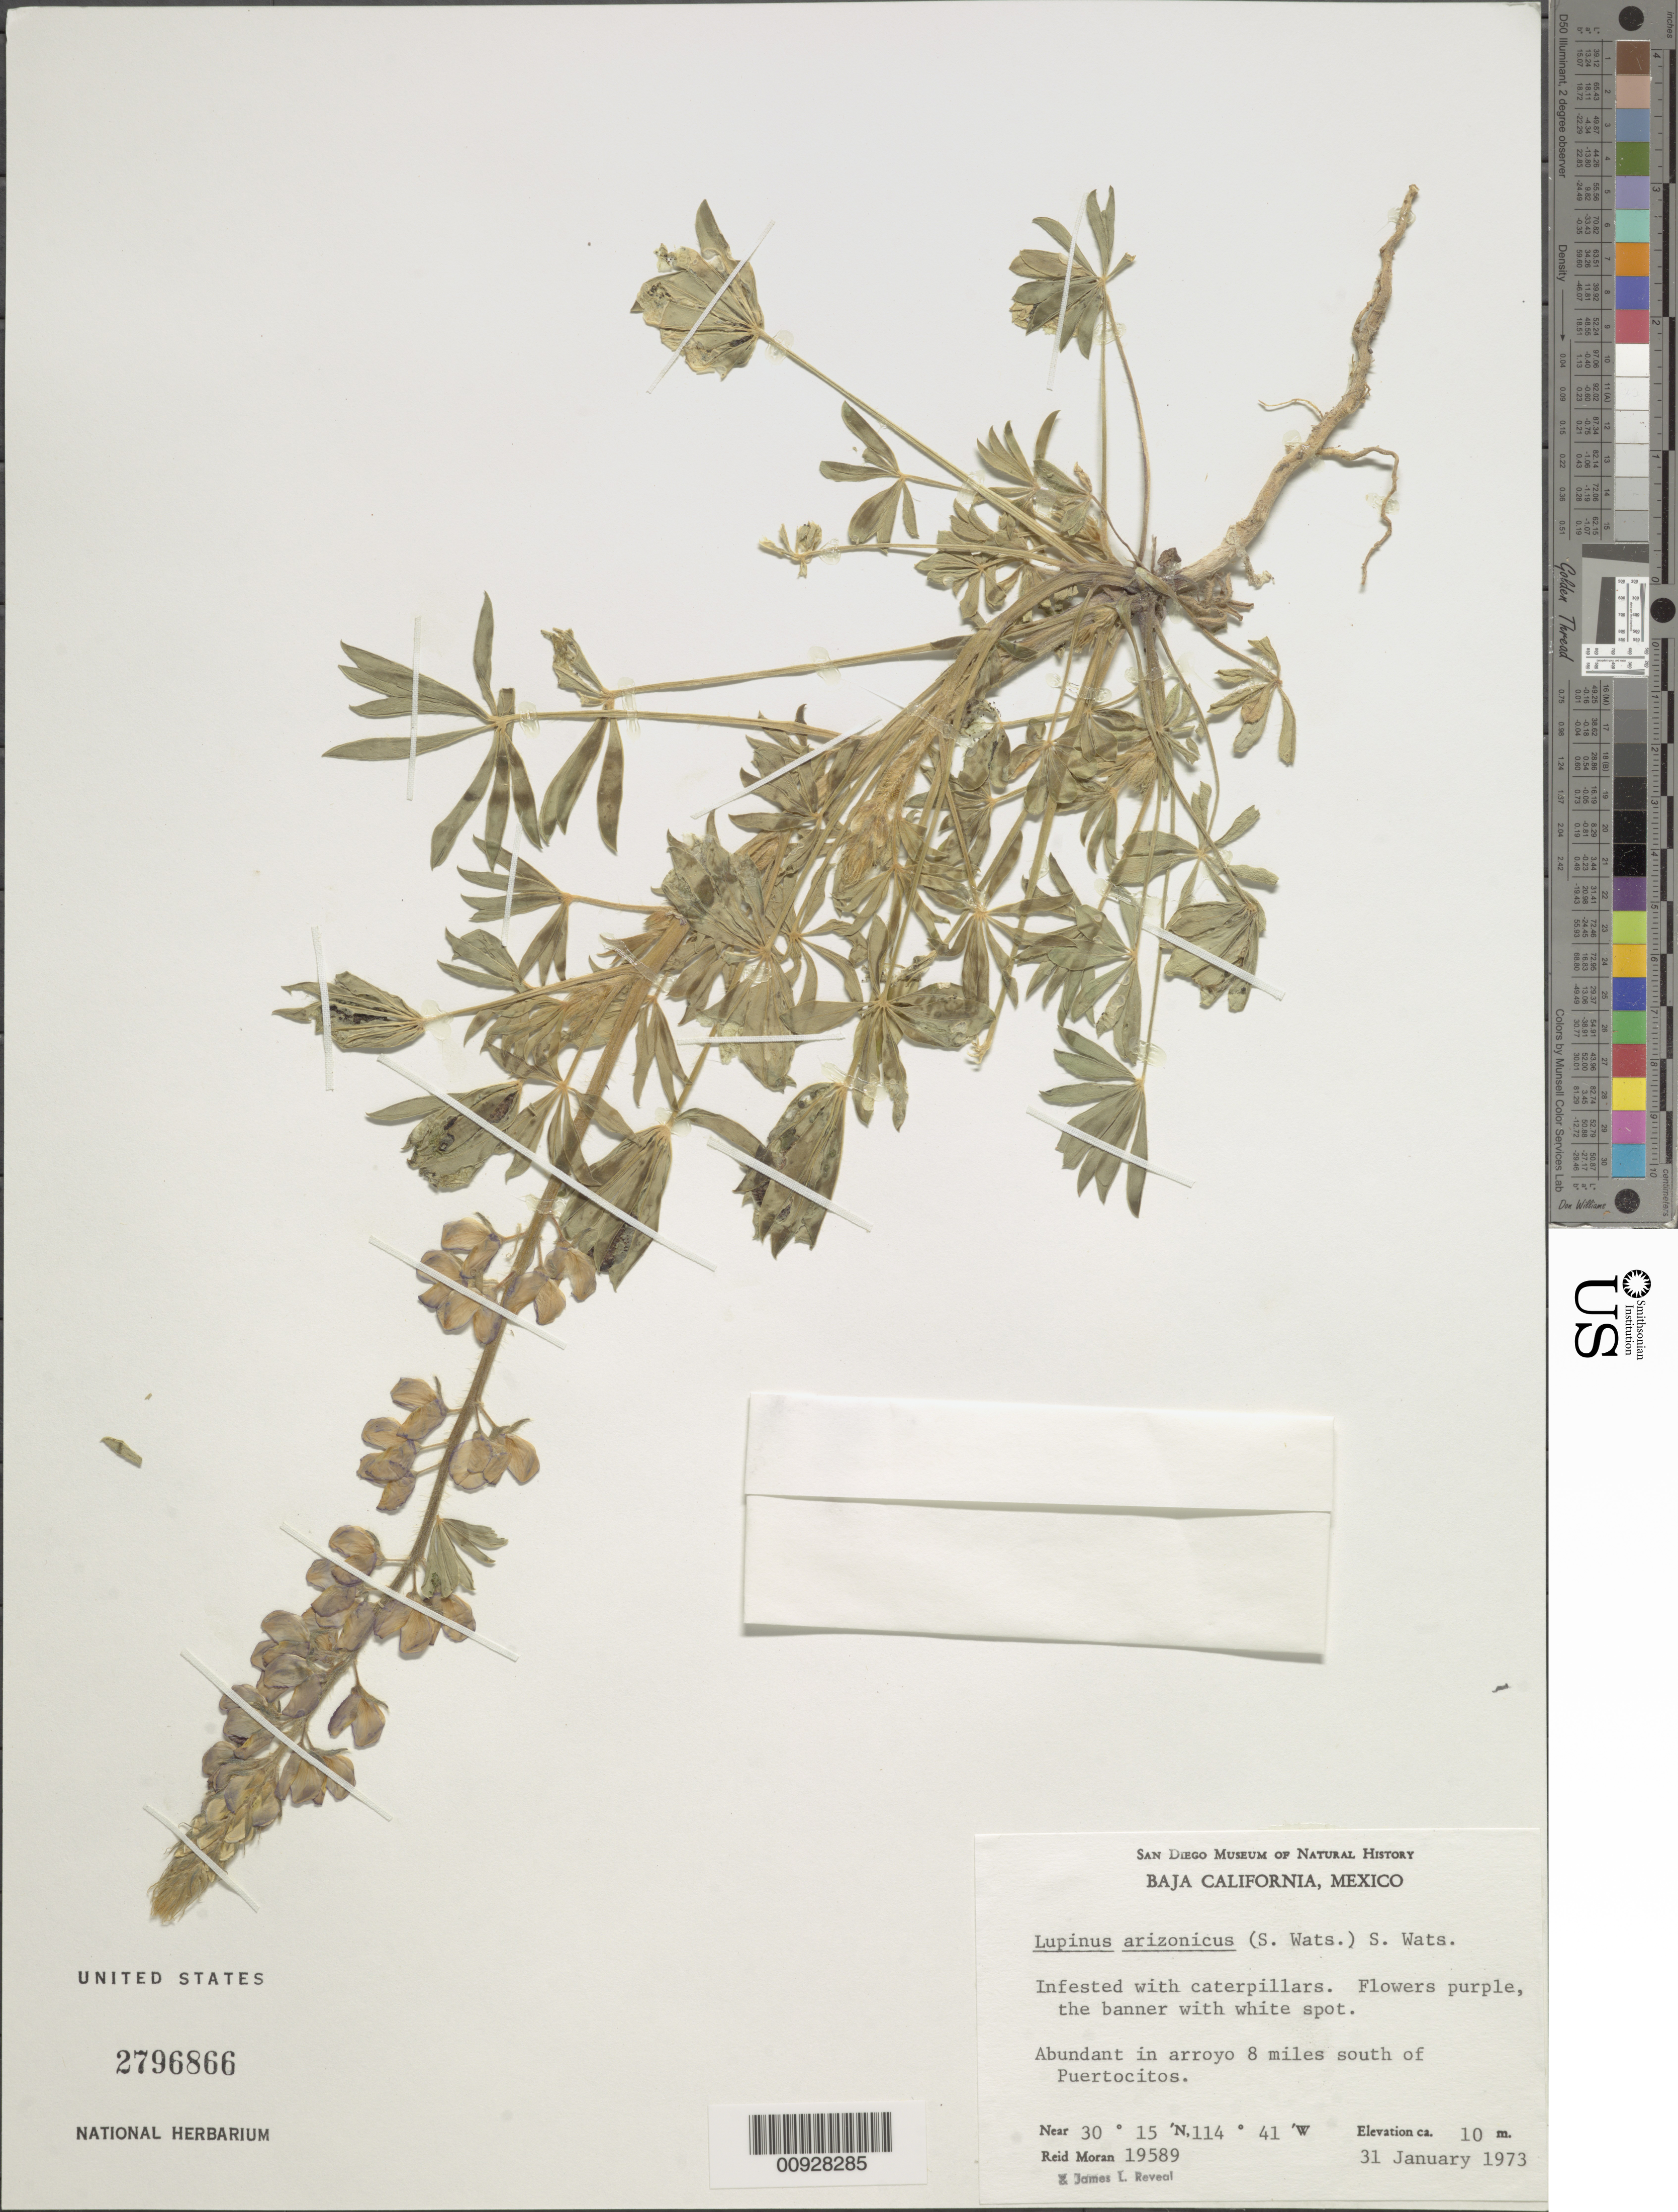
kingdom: Plantae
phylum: Tracheophyta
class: Magnoliopsida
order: Fabales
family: Fabaceae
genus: Lupinus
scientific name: Lupinus arizonicus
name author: (S. Watson) S. Watson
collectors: R. V. Moran & J. L. Reveal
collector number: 19589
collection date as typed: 31 Jan 1973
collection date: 1973-01-31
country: Mexico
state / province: Baja California Norte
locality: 8 miles south of Puertocitos. Baja California.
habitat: Abundant in arroyo.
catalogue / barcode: US 2796866